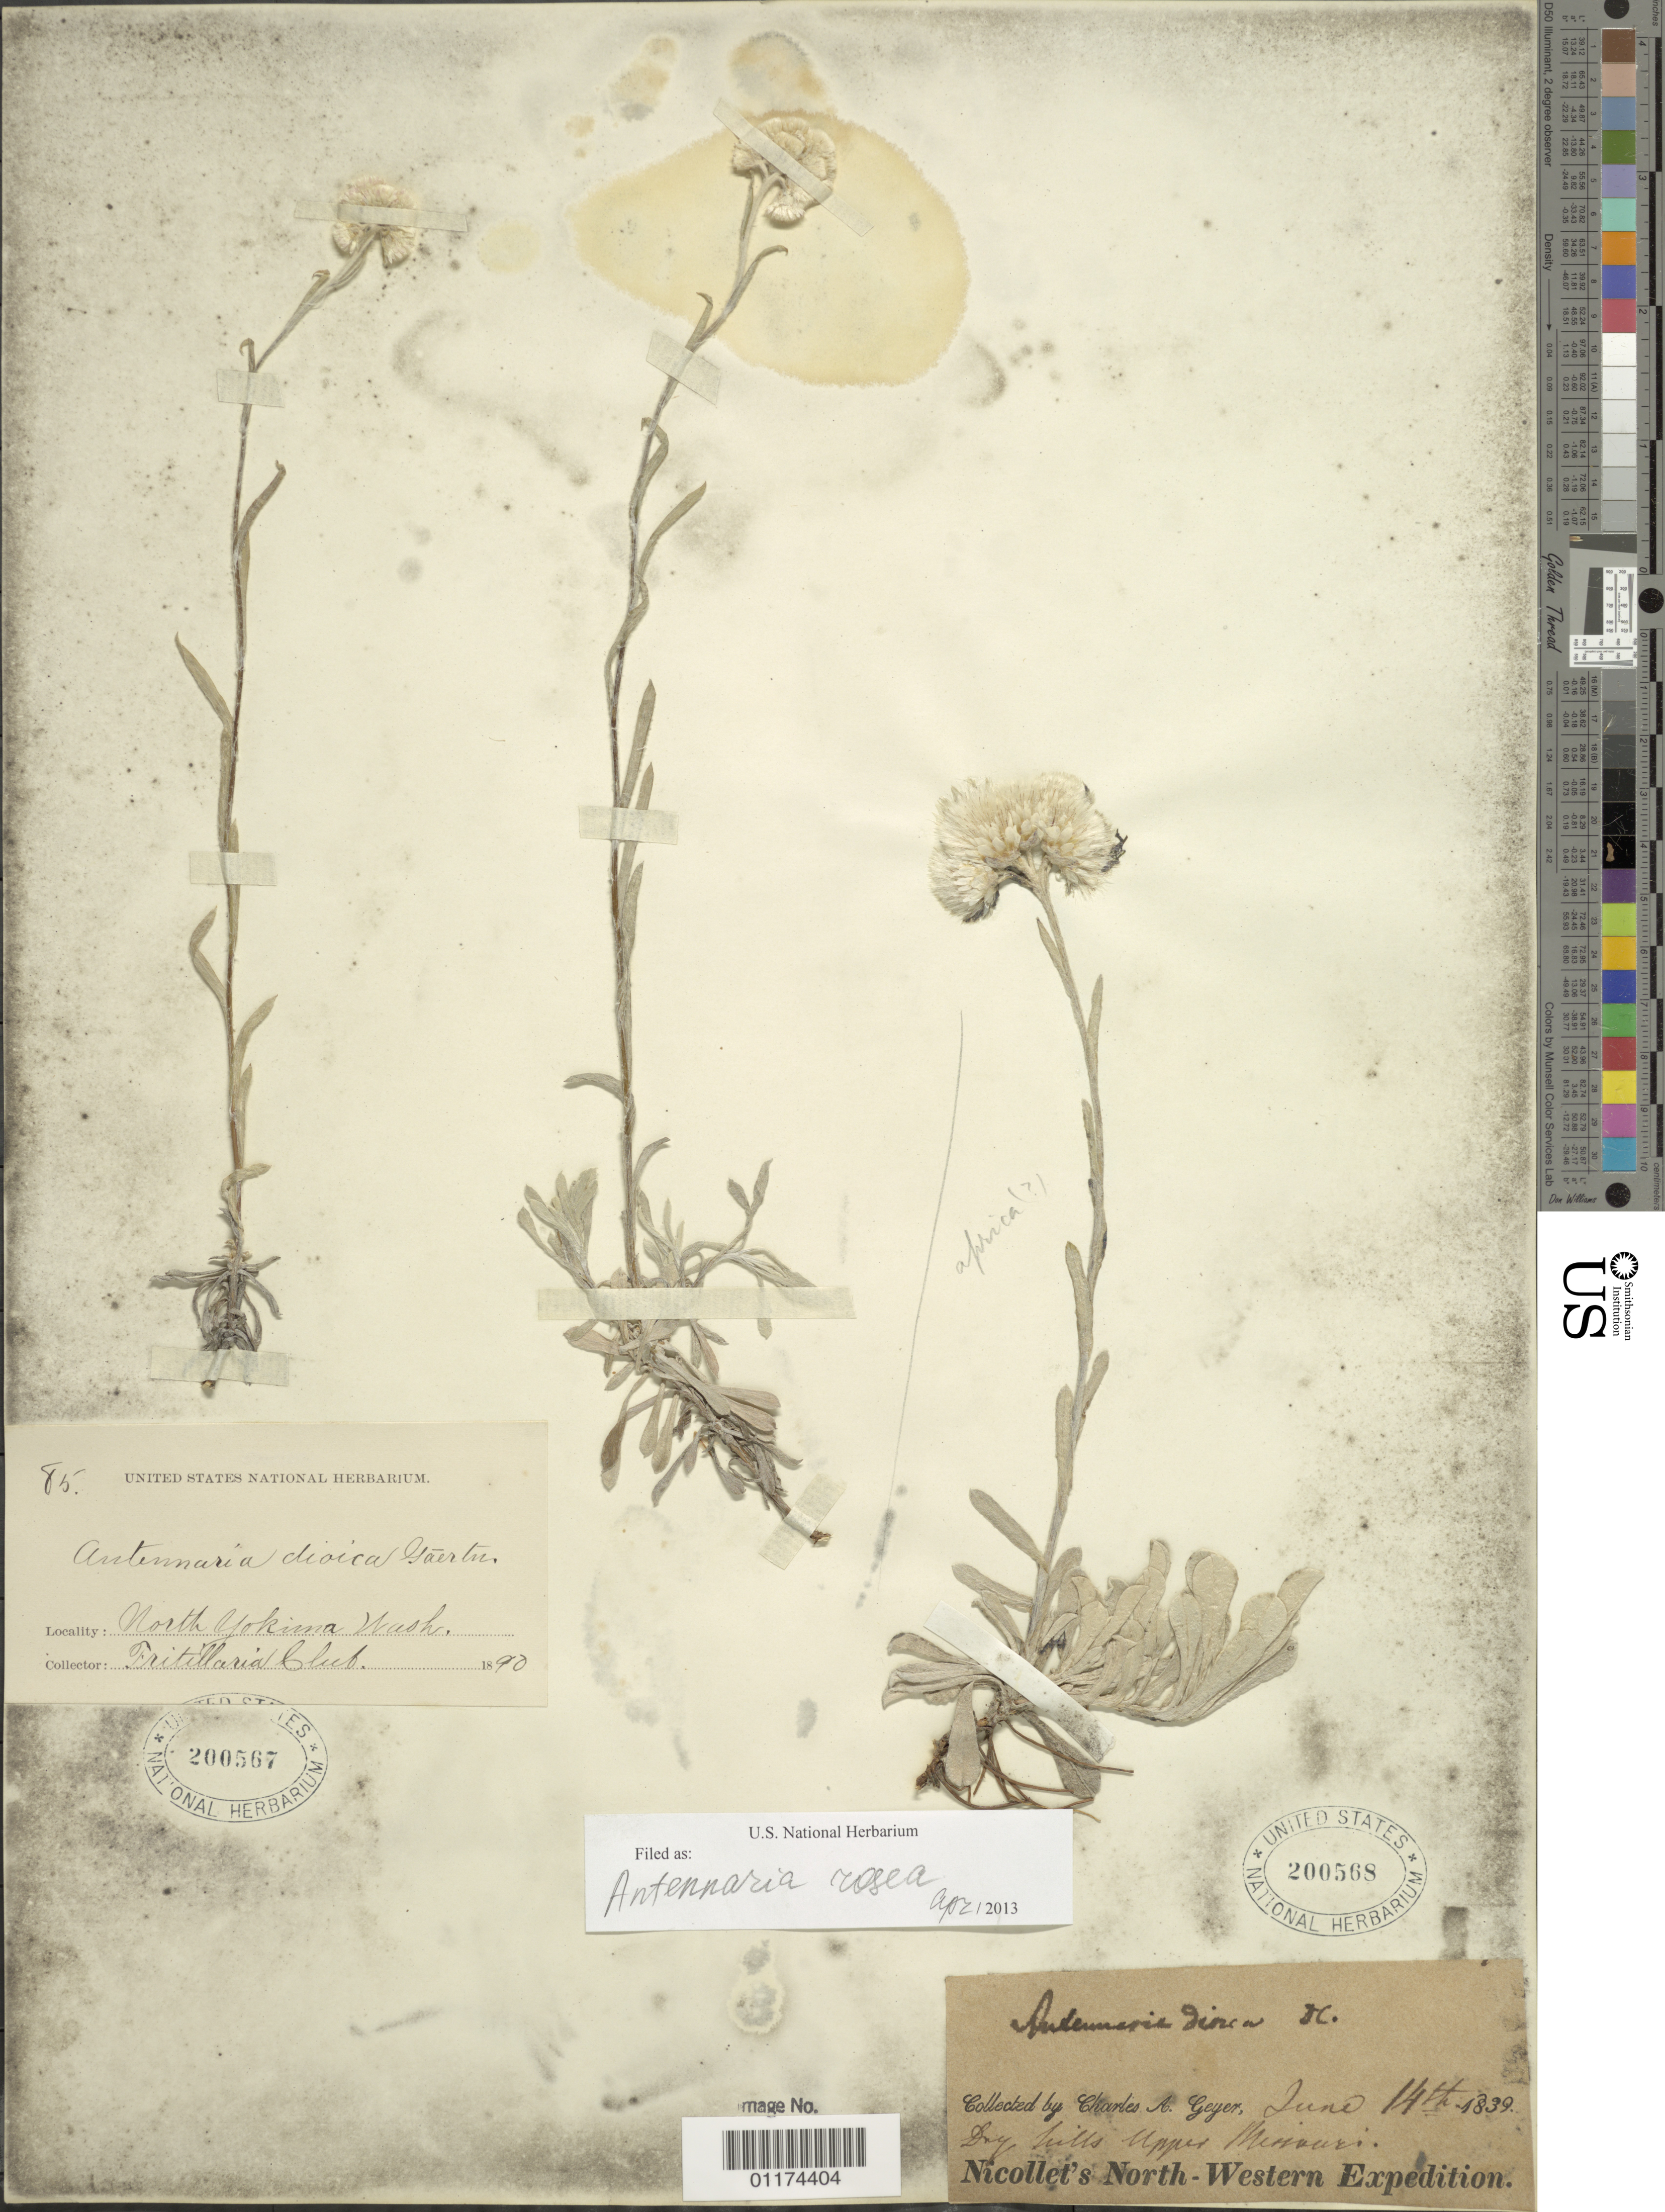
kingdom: Plantae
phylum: Tracheophyta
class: Magnoliopsida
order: Asterales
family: Asteraceae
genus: Antennaria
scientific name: Antennaria rosea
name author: Greene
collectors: C. A. Geyer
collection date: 1839-06-14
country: United States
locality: Dry hills Upper Missouri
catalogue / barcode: US 200568